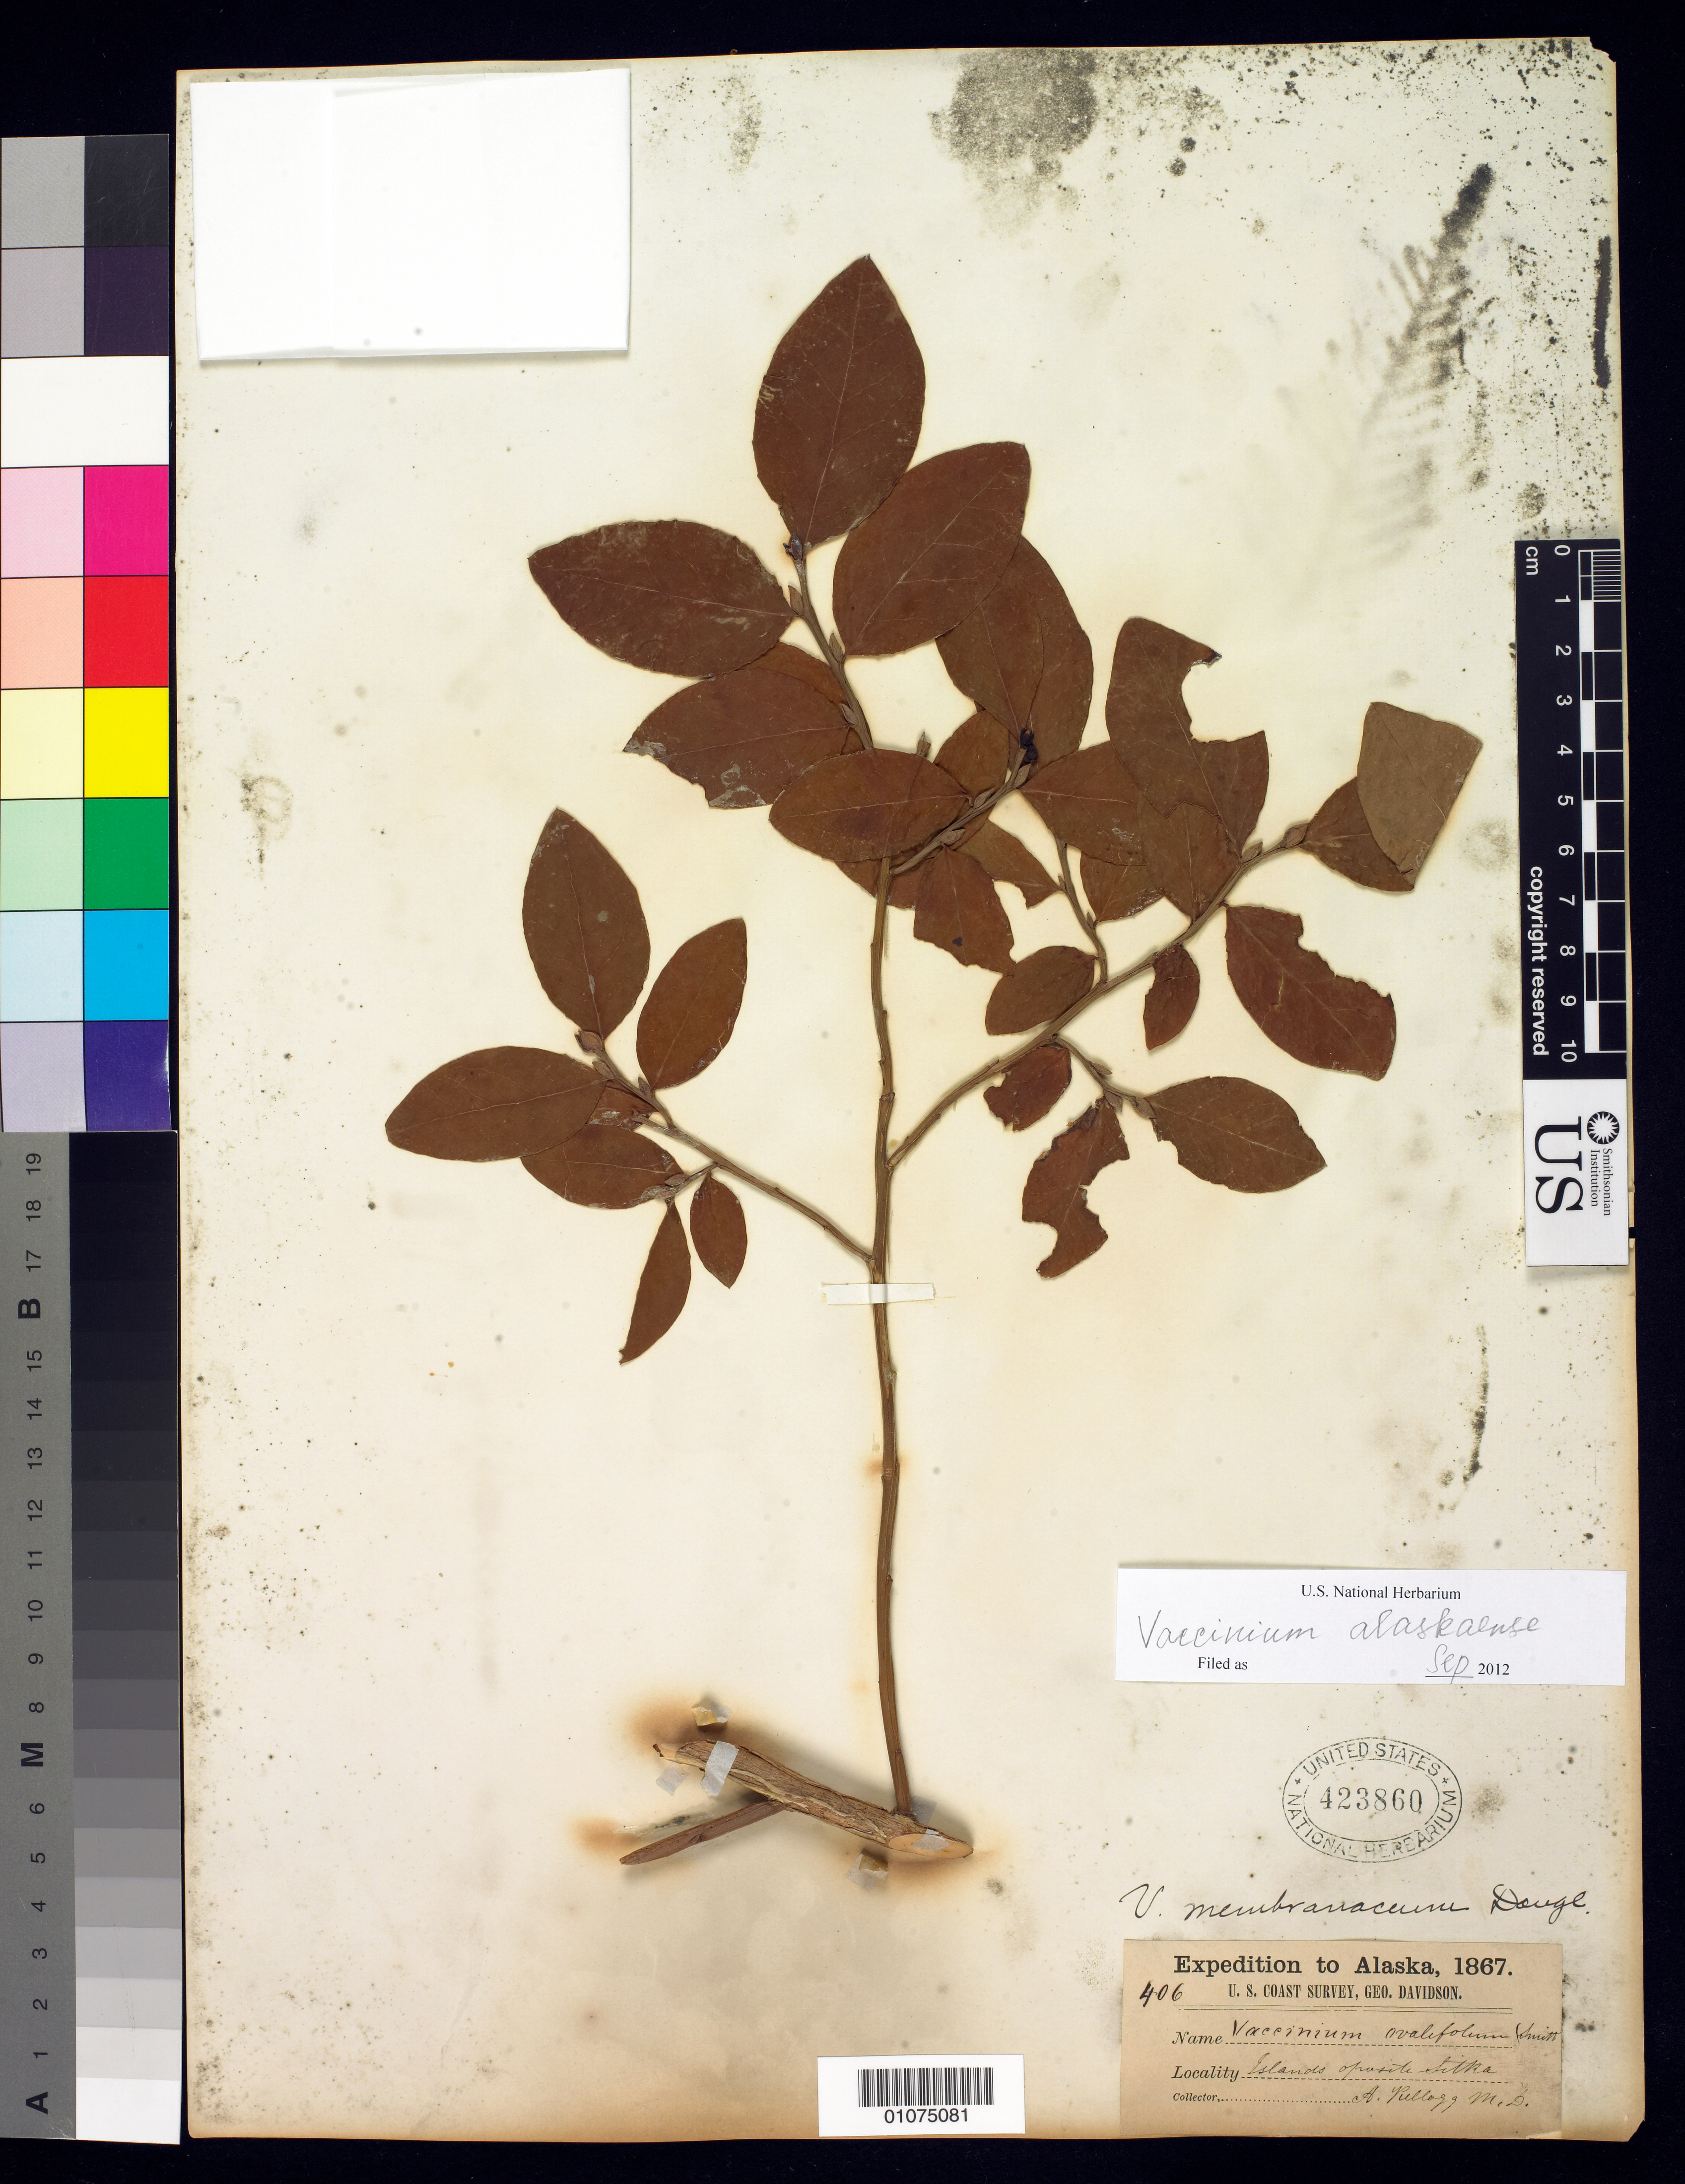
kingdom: Plantae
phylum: Tracheophyta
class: Magnoliopsida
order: Ericales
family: Ericaceae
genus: Vaccinium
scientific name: Vaccinium alaskaense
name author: Howell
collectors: A. Kellogg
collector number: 406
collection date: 1867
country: United States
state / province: Alaska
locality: Islands opposite Sitka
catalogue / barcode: US 423860